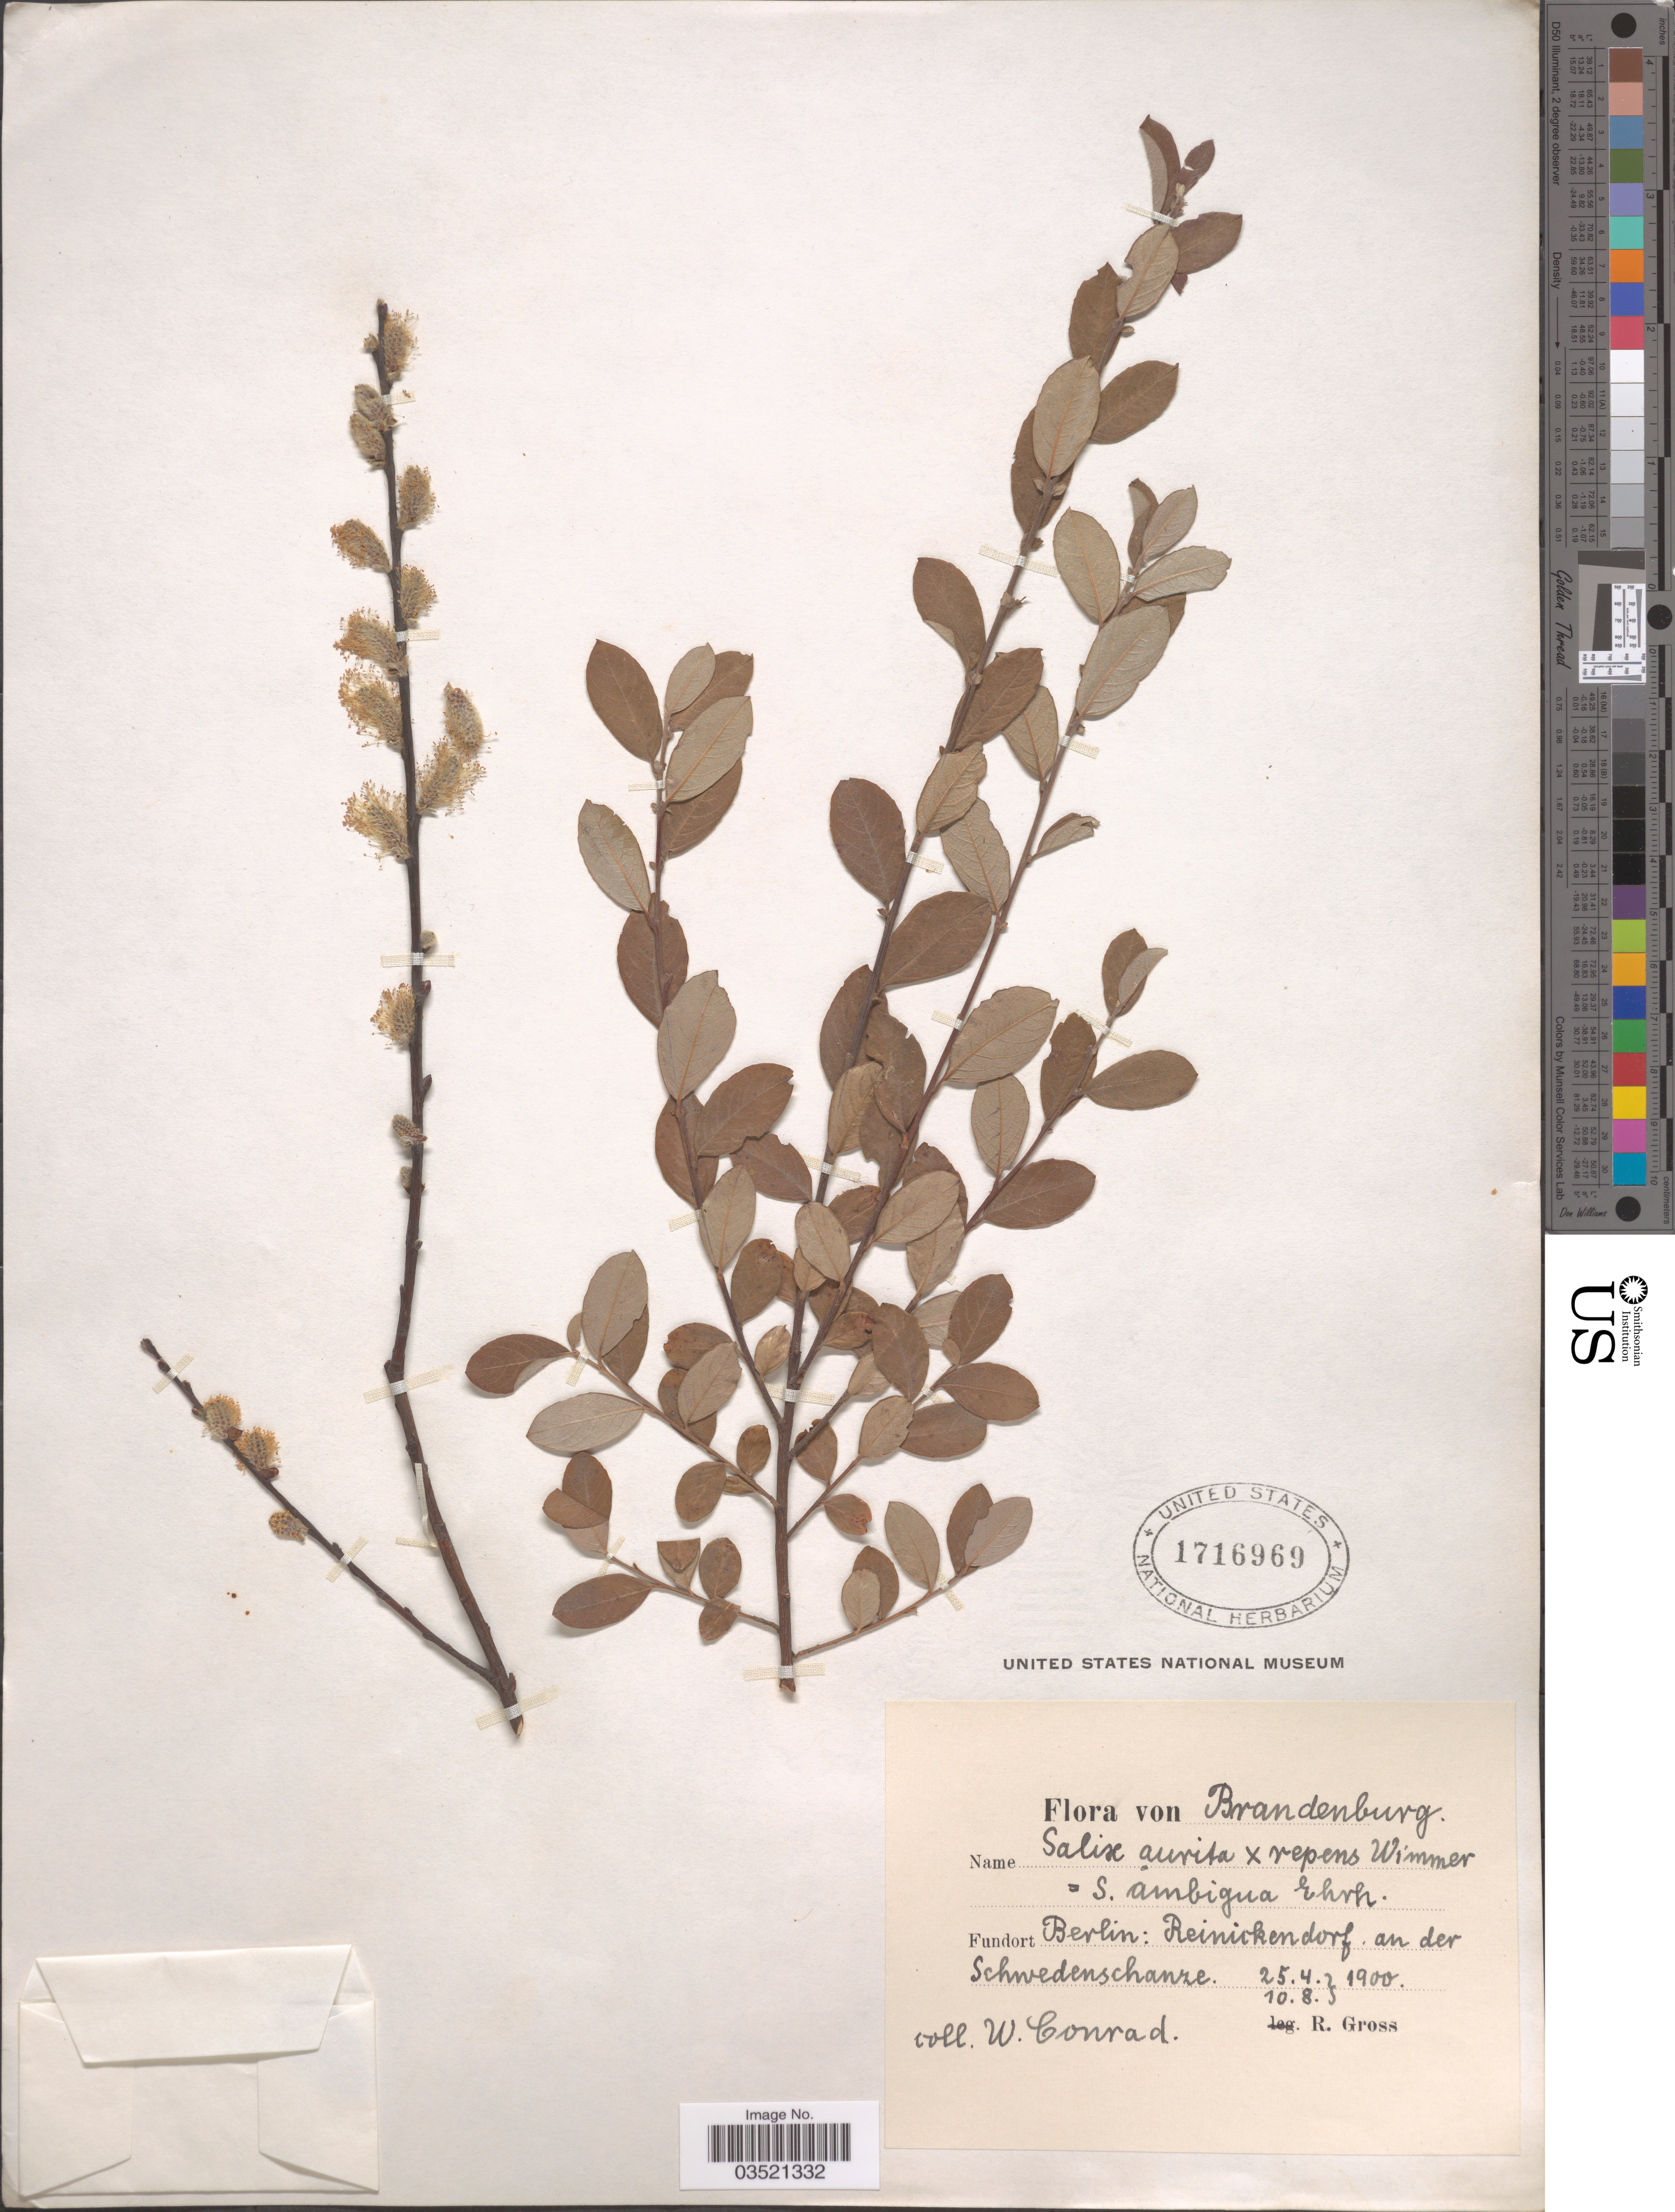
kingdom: Plantae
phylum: Tracheophyta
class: Magnoliopsida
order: Malpighiales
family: Salicaceae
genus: Salix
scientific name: Salix aurita x S. repens L.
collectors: W. Conrad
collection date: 1900-04-25/1900-08-10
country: Germany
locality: Brandenburg. Berlin: Reinikendorf an der Schwedenschanze.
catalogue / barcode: US 1716969